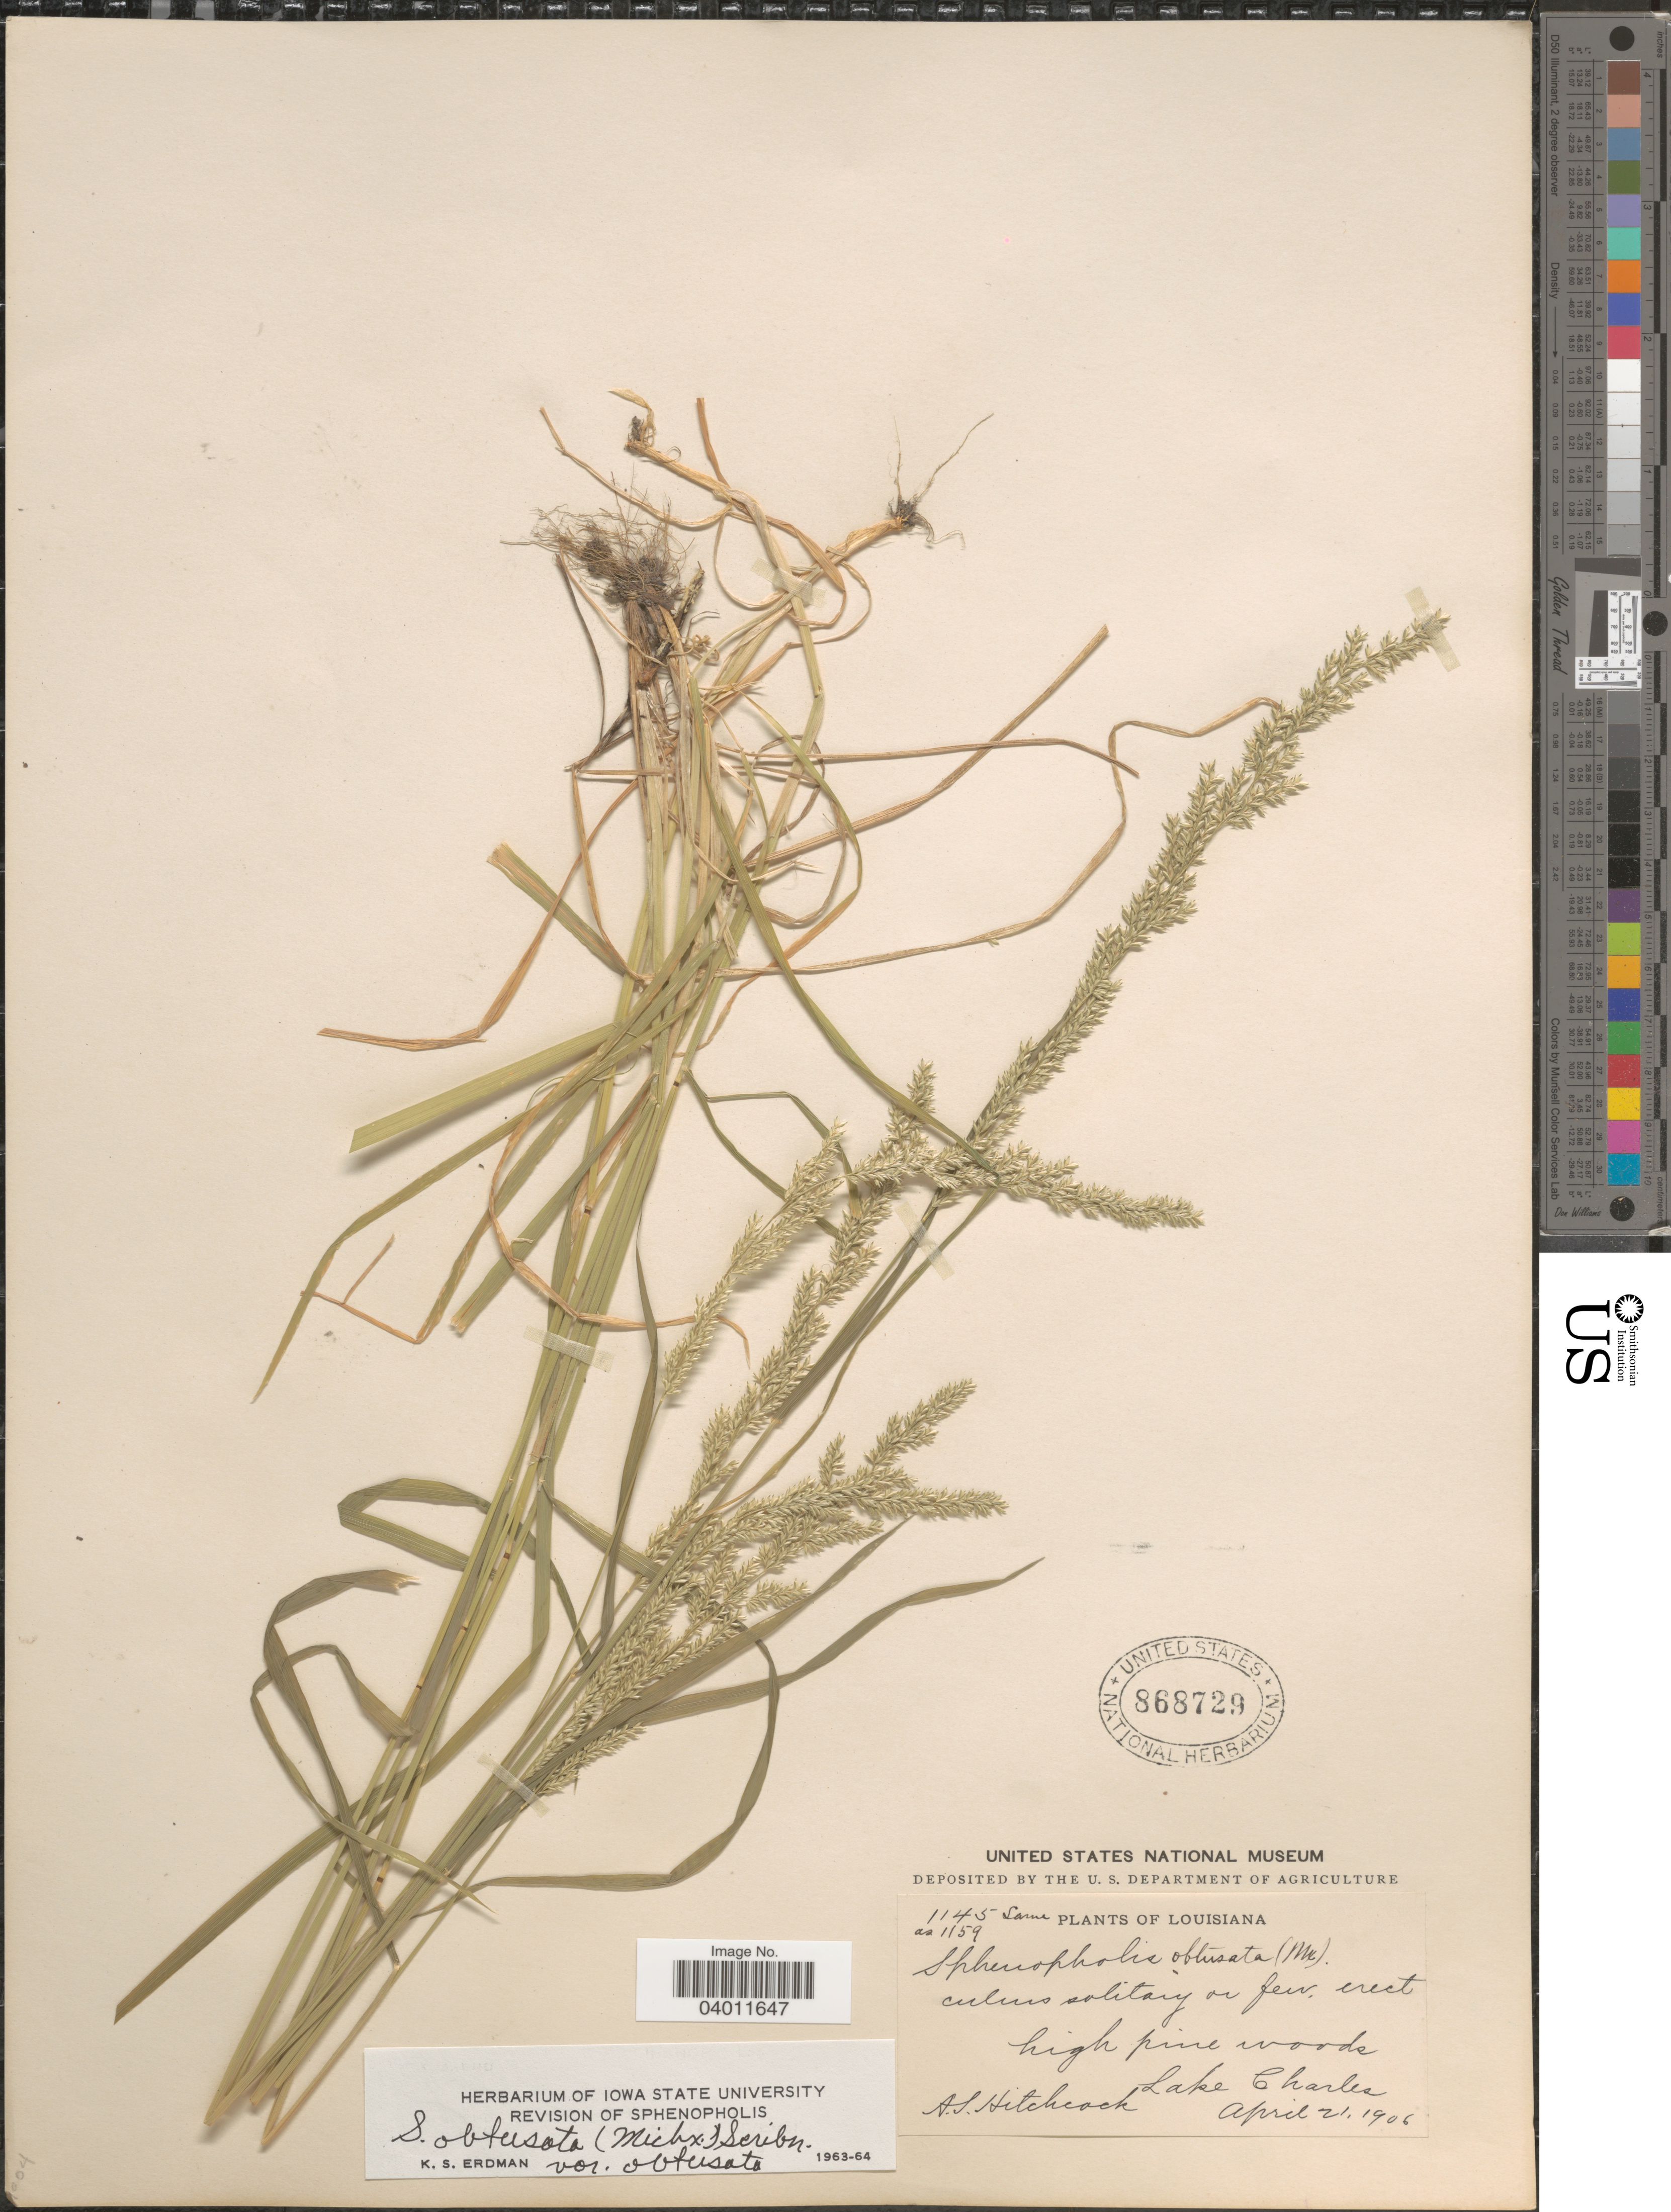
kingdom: Plantae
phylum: Tracheophyta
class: Liliopsida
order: Poales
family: Poaceae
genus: Sphenopholis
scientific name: Sphenopholis obtusata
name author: (Michx.) Scribn.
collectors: A. S. Hitchcock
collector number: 1145/1159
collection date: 1906-04-21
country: United States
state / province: Louisiana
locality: High pine woods, Lake Charles.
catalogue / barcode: US 868729